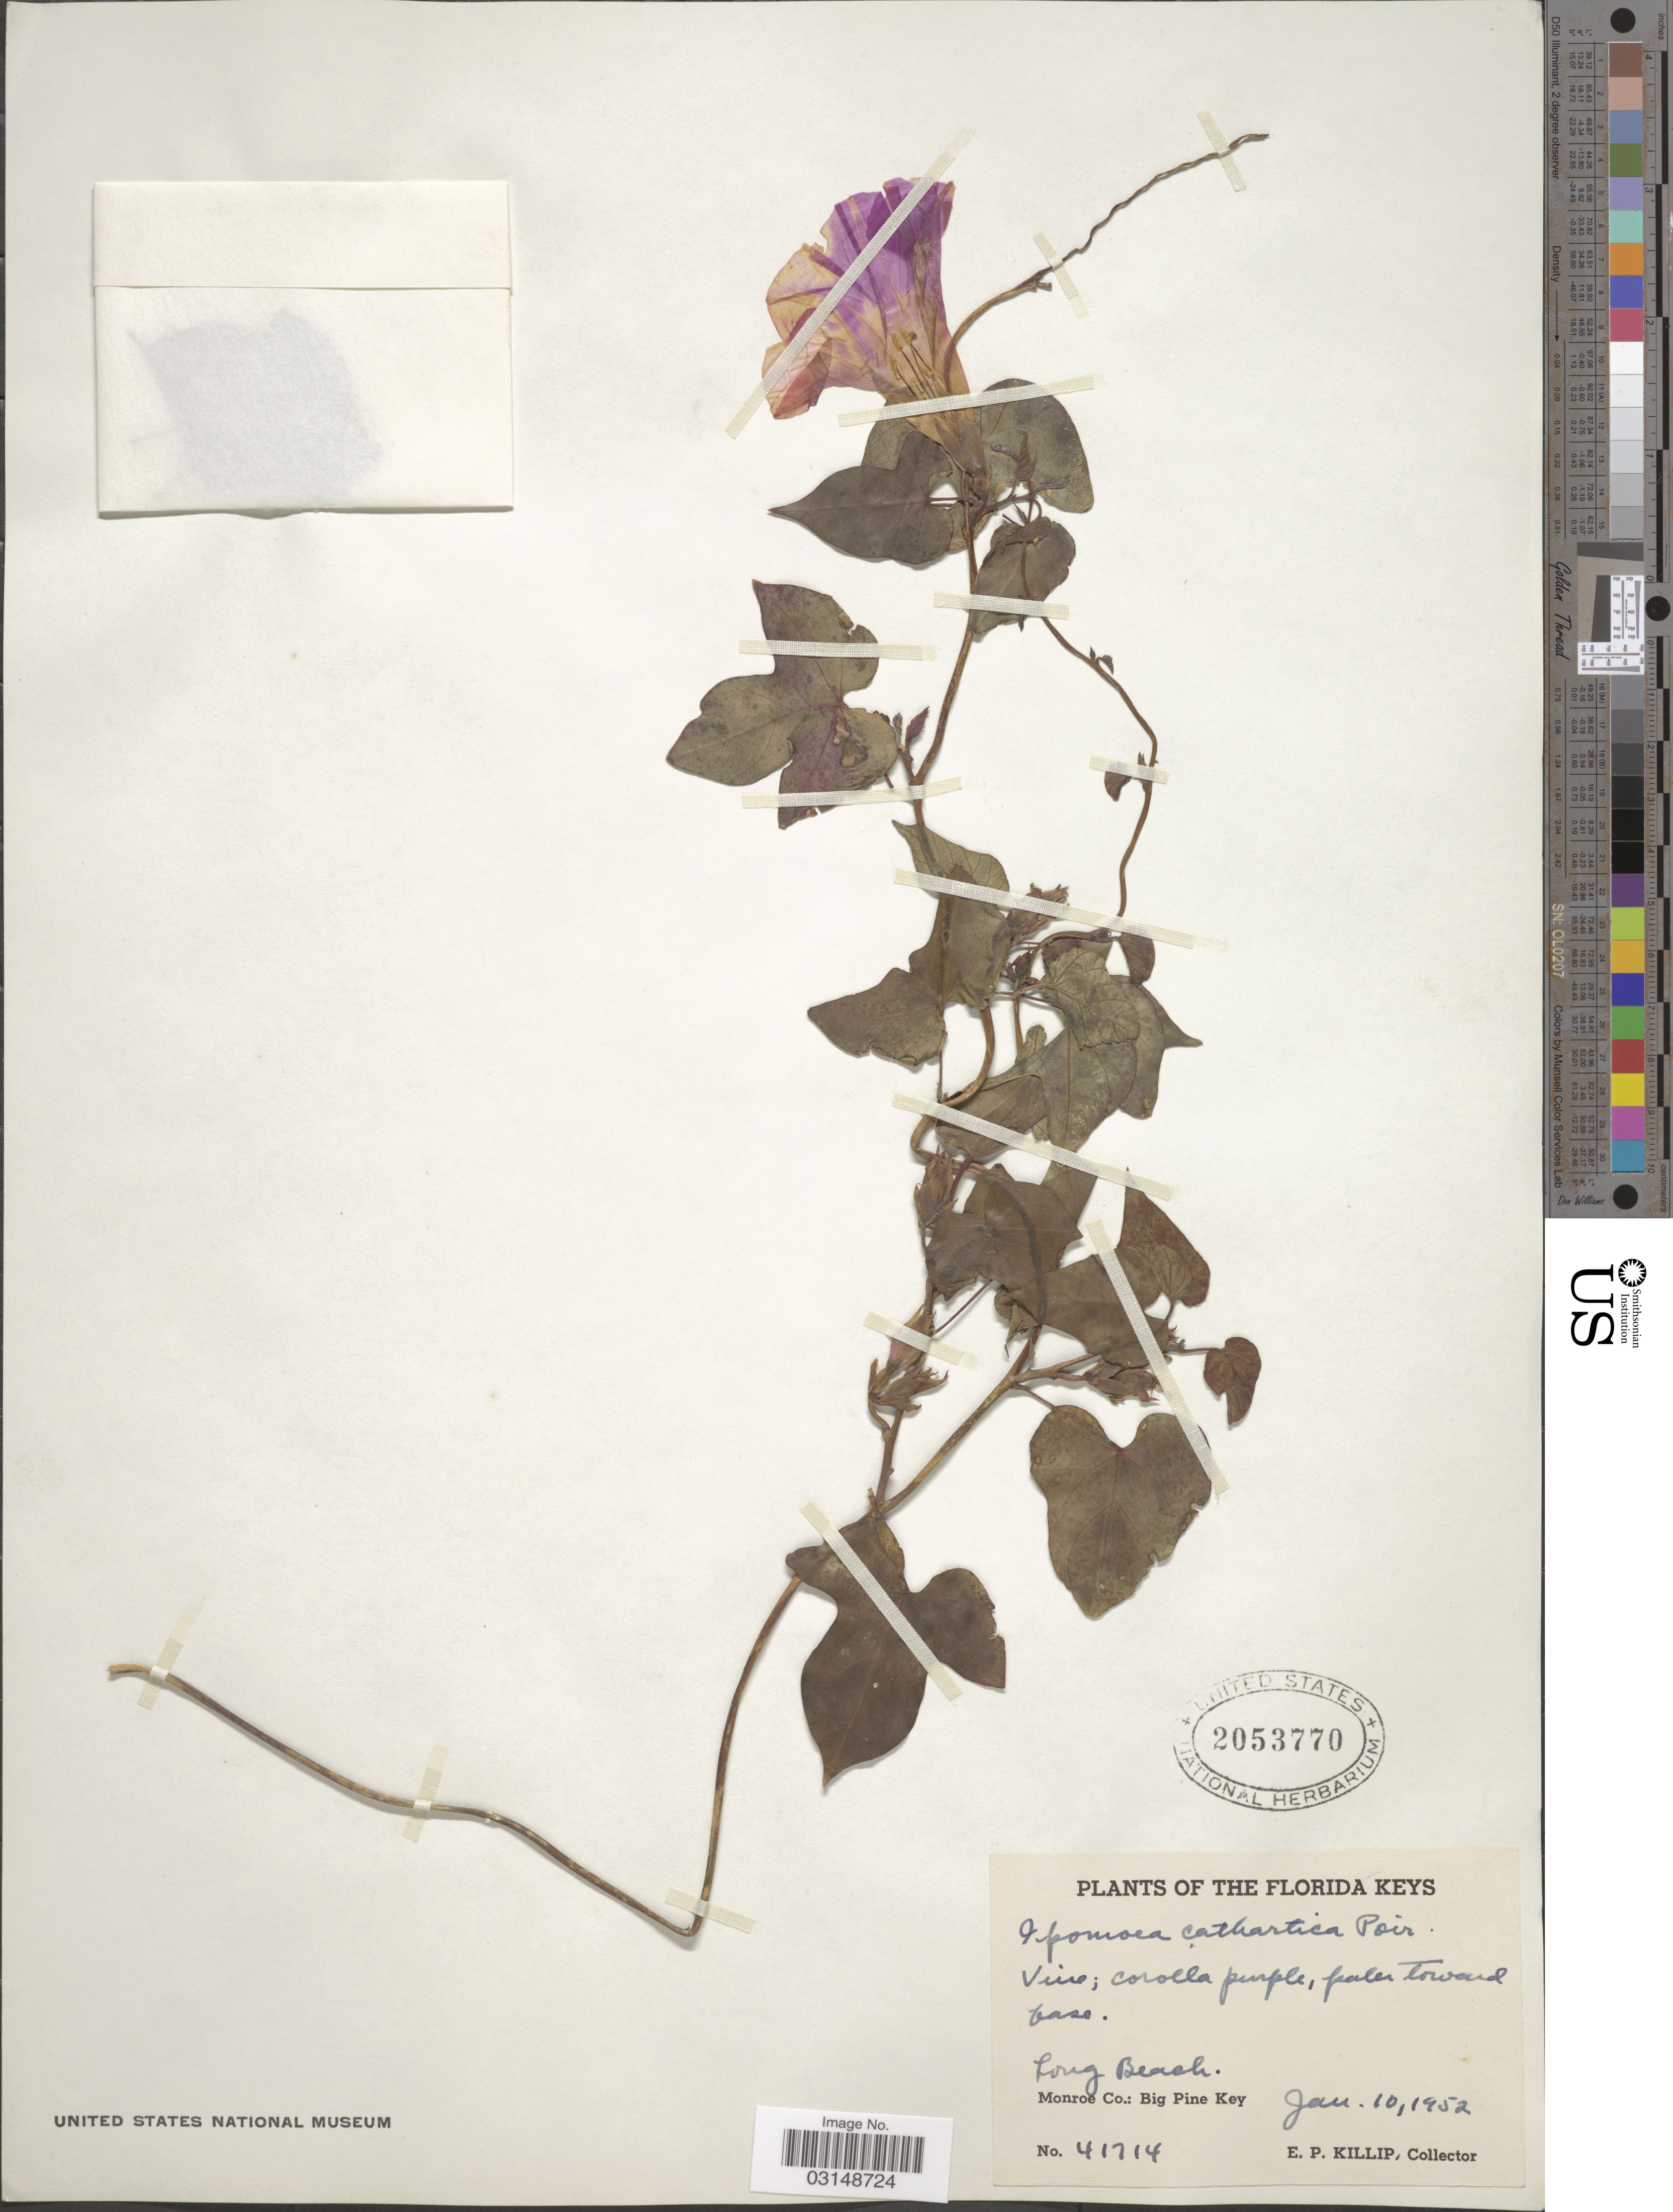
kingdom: Plantae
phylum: Tracheophyta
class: Magnoliopsida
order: Solanales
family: Convolvulaceae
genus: Ipomoea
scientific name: Ipomoea indica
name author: (Burm.) Merr.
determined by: Strong, Mark T., (BOT), Smithsonian Institution - National Museum of Natural History (UNITED STATES)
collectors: E. P. Killip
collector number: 41714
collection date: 1952-01-10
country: United States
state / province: Florida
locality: Florida Keys. Long Beach. Monroe Co.: Big Pine Key.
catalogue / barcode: US 2053770